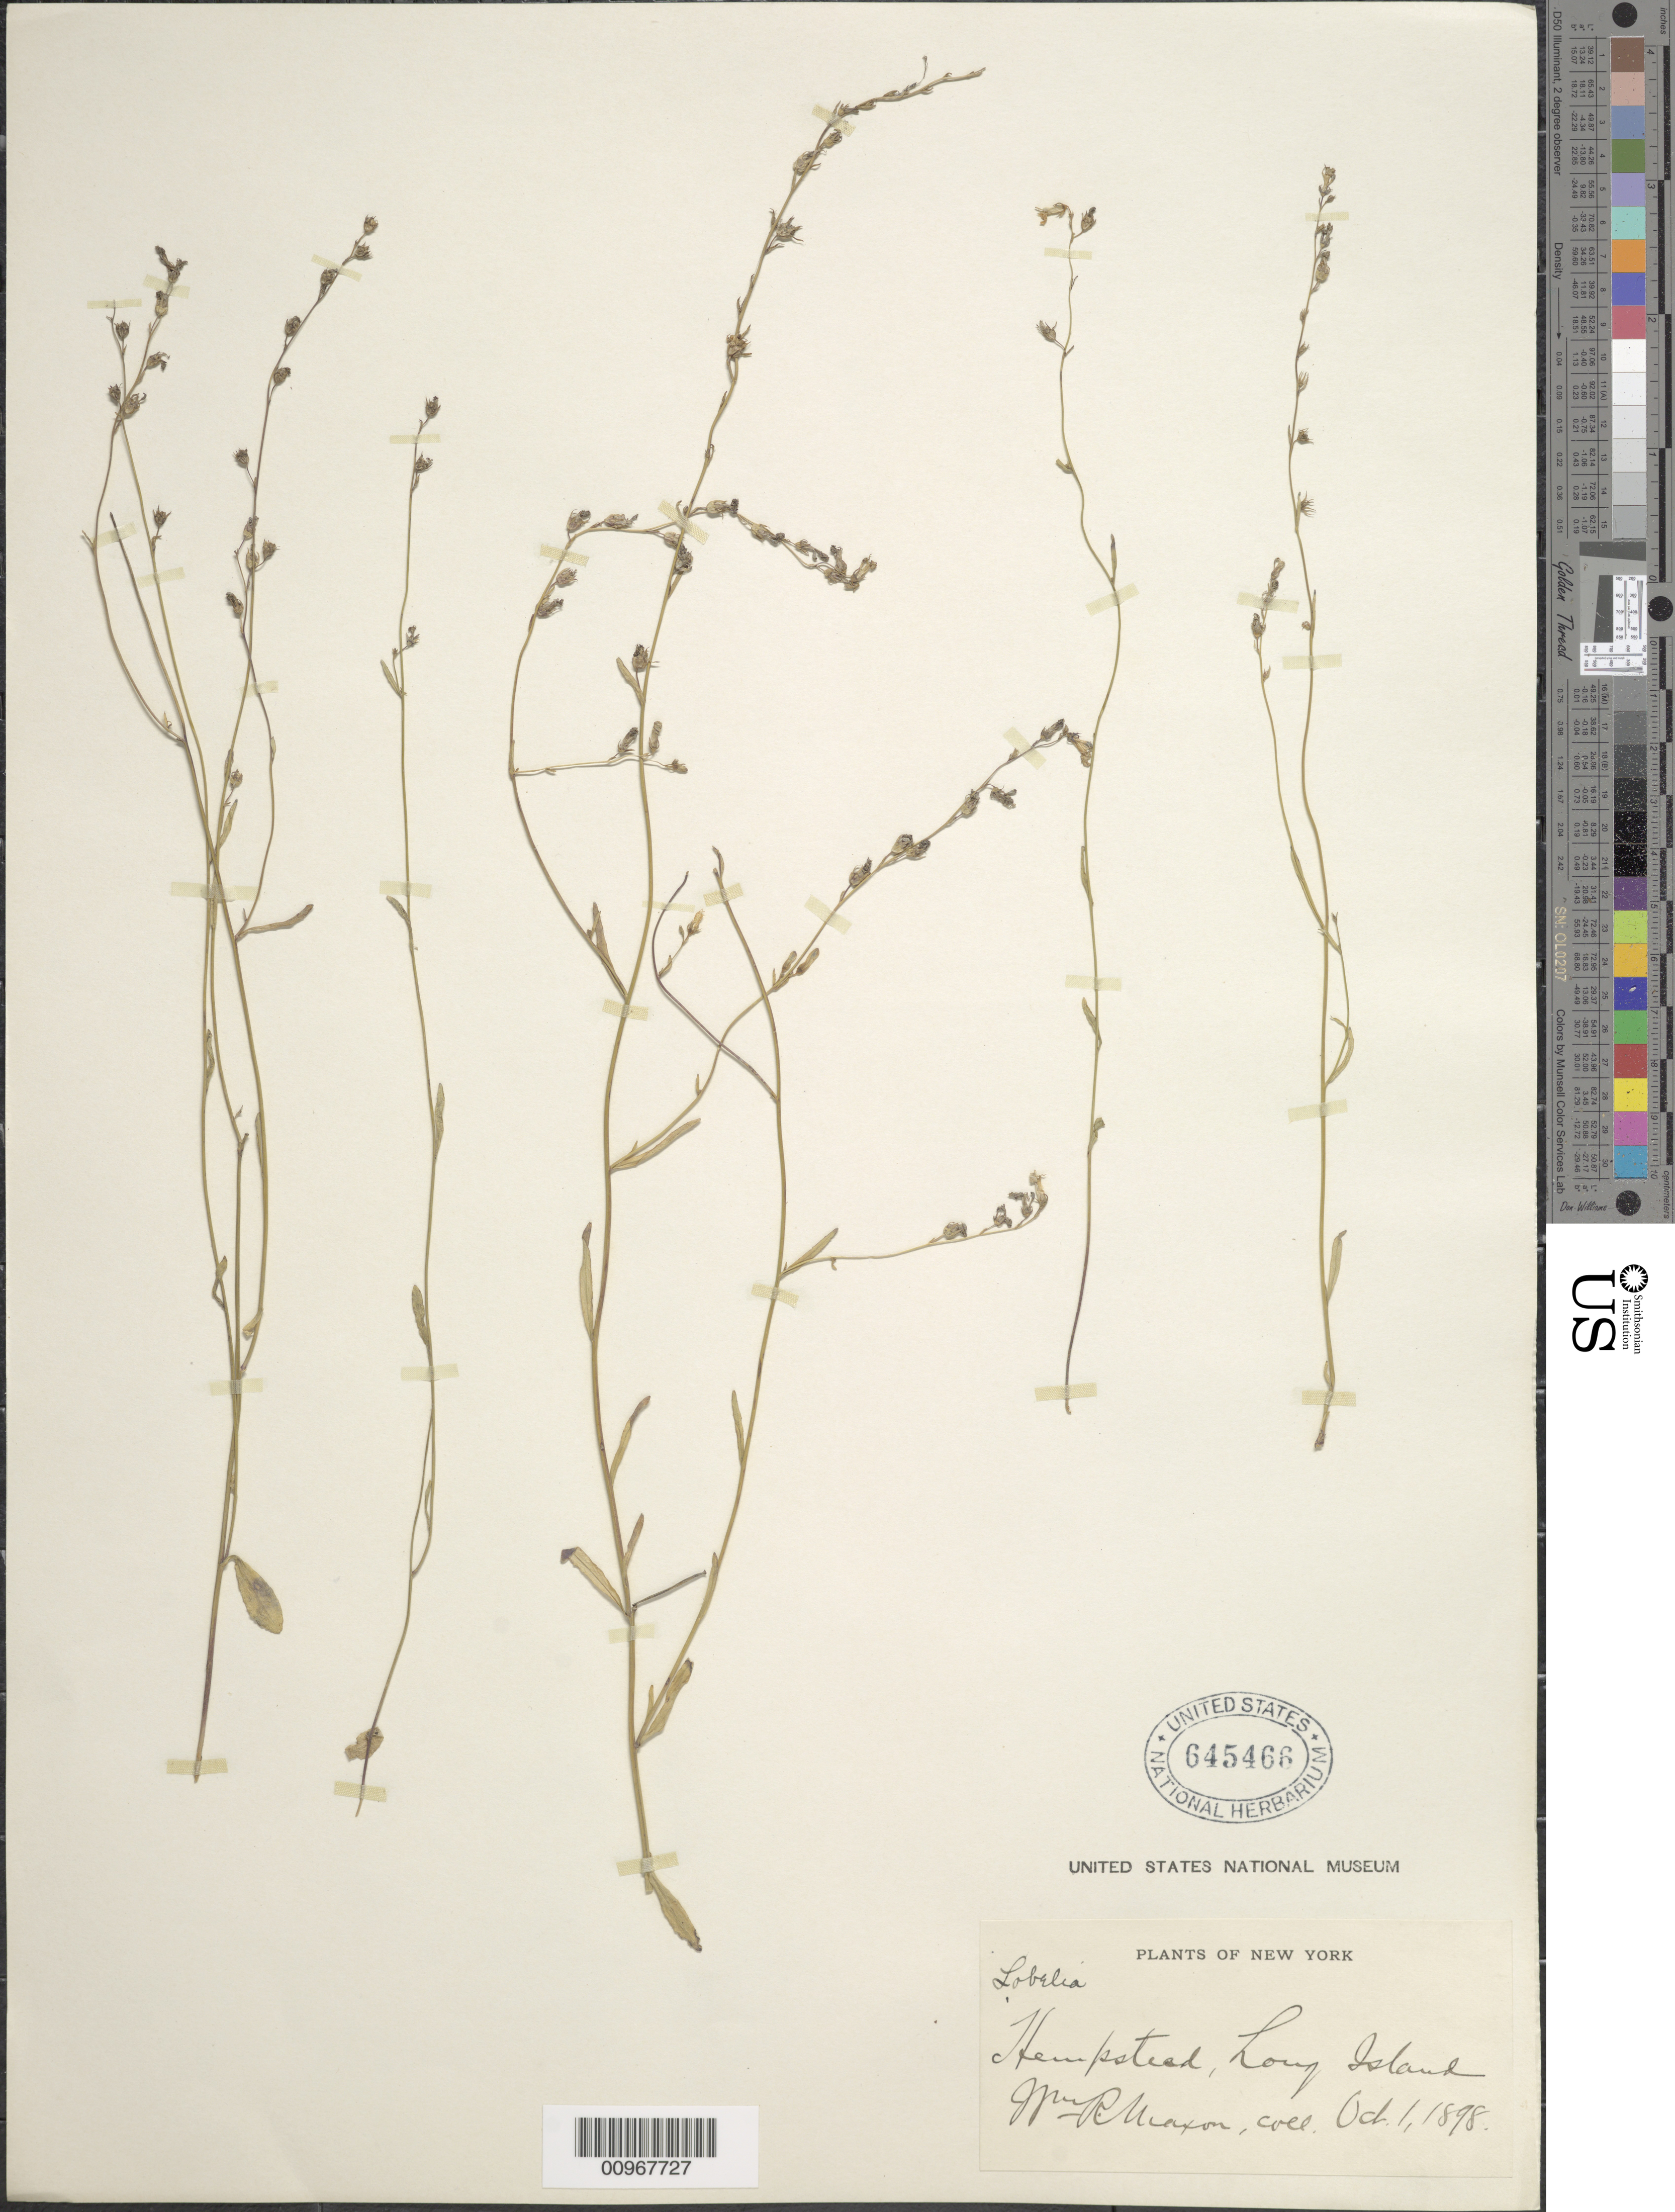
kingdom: Plantae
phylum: Tracheophyta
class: Magnoliopsida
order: Asterales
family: Campanulaceae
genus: Lobelia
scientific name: Lobelia kalmii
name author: L.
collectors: W. R. Maxon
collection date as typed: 1 Oct 1898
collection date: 1898-10-01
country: United States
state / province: New York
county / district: Nassau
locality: Hempstead, Long Island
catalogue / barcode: US 645466